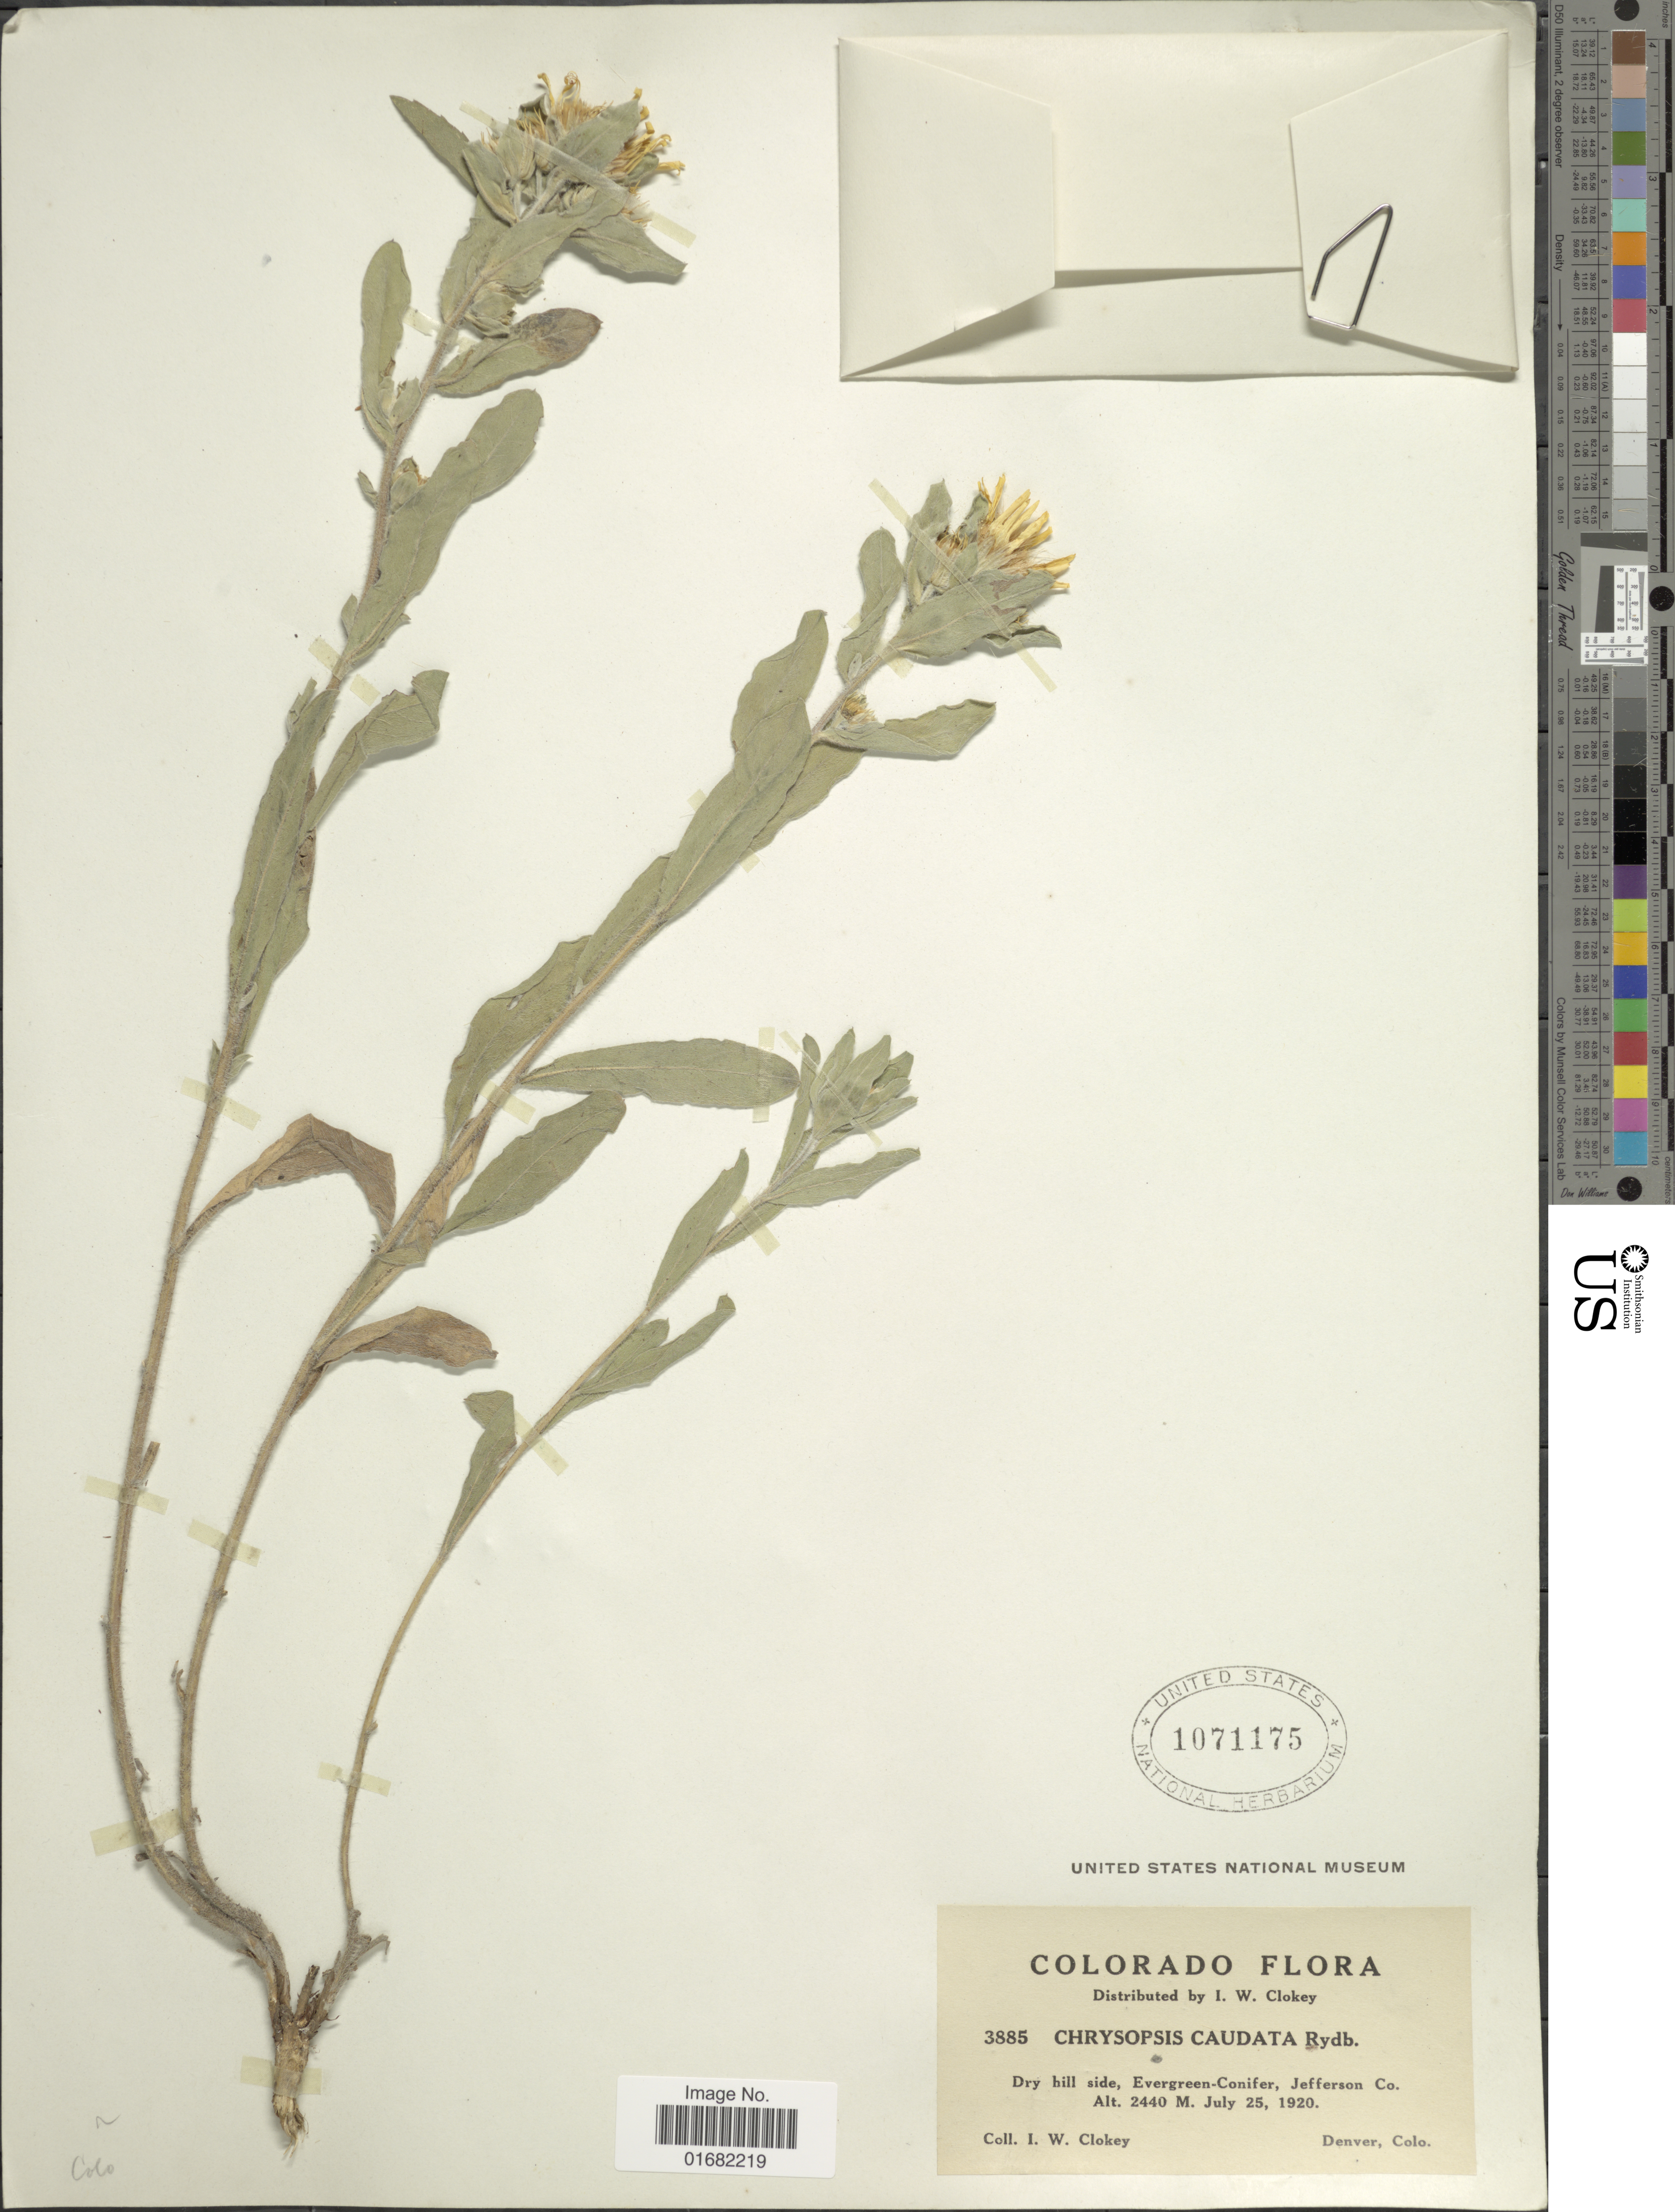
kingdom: Plantae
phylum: Tracheophyta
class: Magnoliopsida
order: Asterales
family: Asteraceae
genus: Heterotheca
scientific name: Heterotheca caudata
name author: Rydb.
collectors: I. W. Clokey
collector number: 3885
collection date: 1920-07-25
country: United States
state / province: Colorado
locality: Evergreen-Conifer, Jefferson Co.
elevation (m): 2440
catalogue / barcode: US 1071175